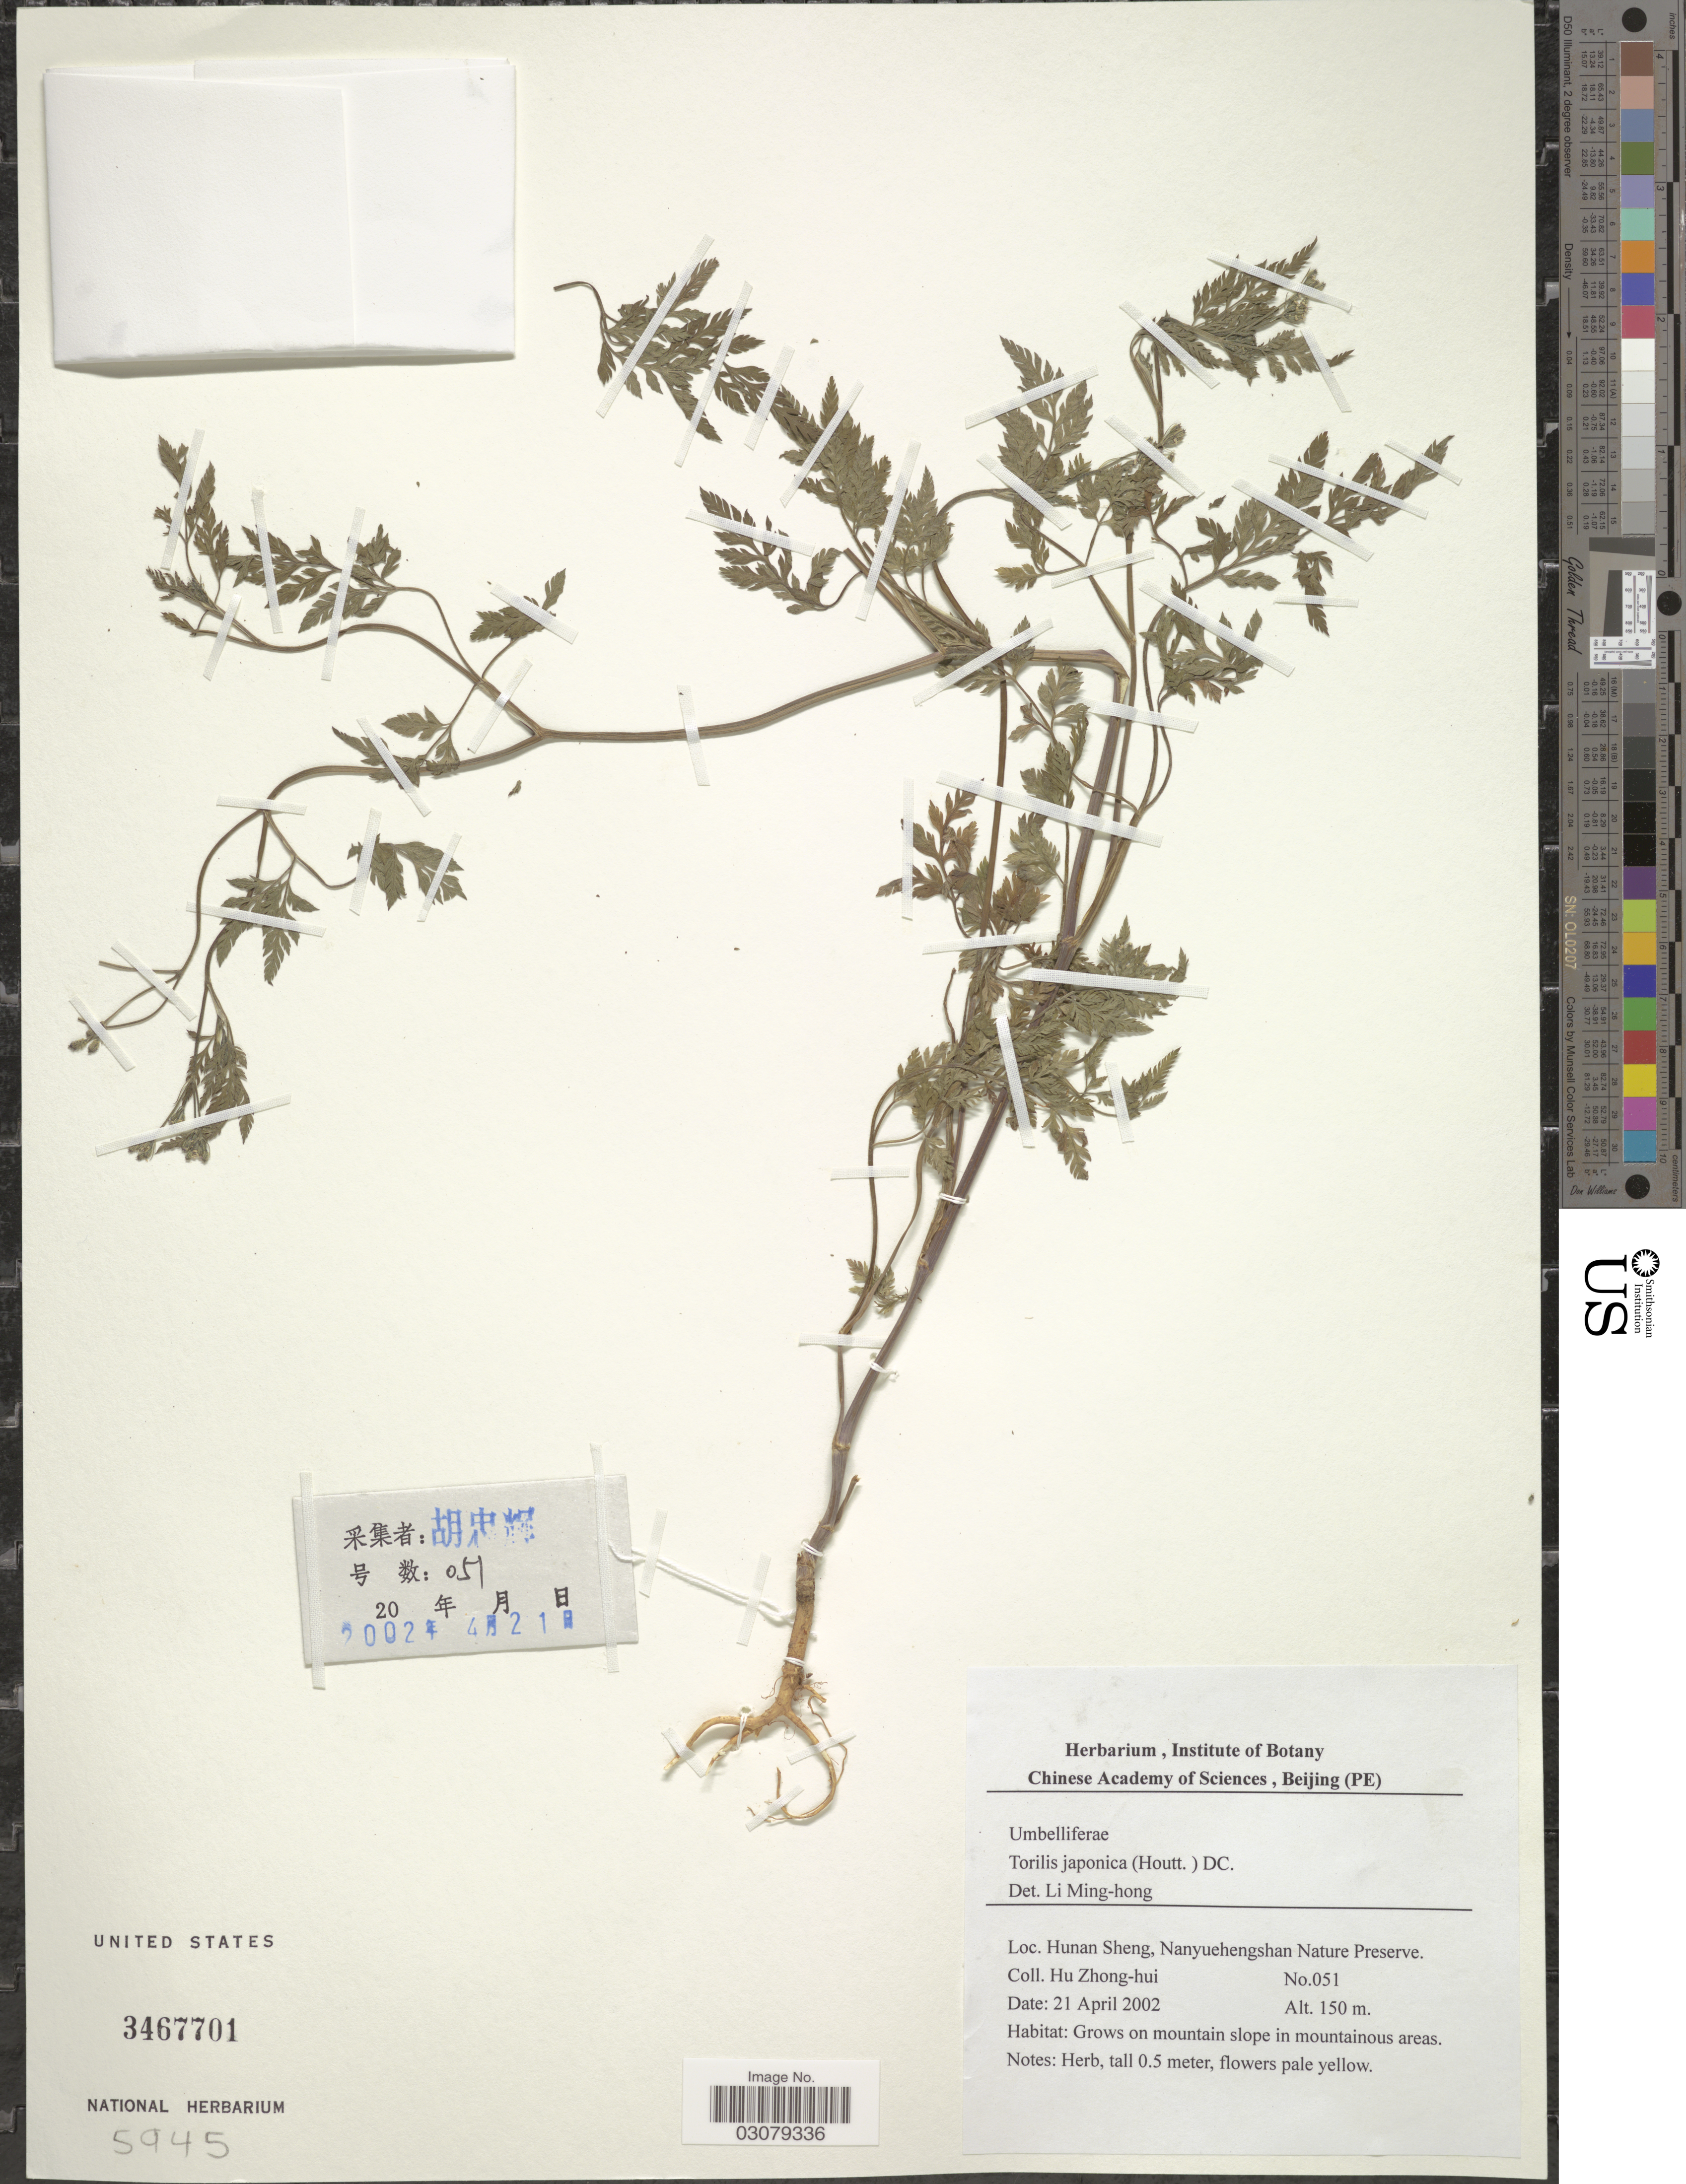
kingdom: Plantae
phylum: Tracheophyta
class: Magnoliopsida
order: Apiales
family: Apiaceae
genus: Torilis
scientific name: Torilis japonica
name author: (Houtt.) DC.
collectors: Z. H. Hu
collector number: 051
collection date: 2002-04-21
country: China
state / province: Hunan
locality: Hunan Sheng, Nanyuehengshan Nature Preserve.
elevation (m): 150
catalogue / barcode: US 3467701